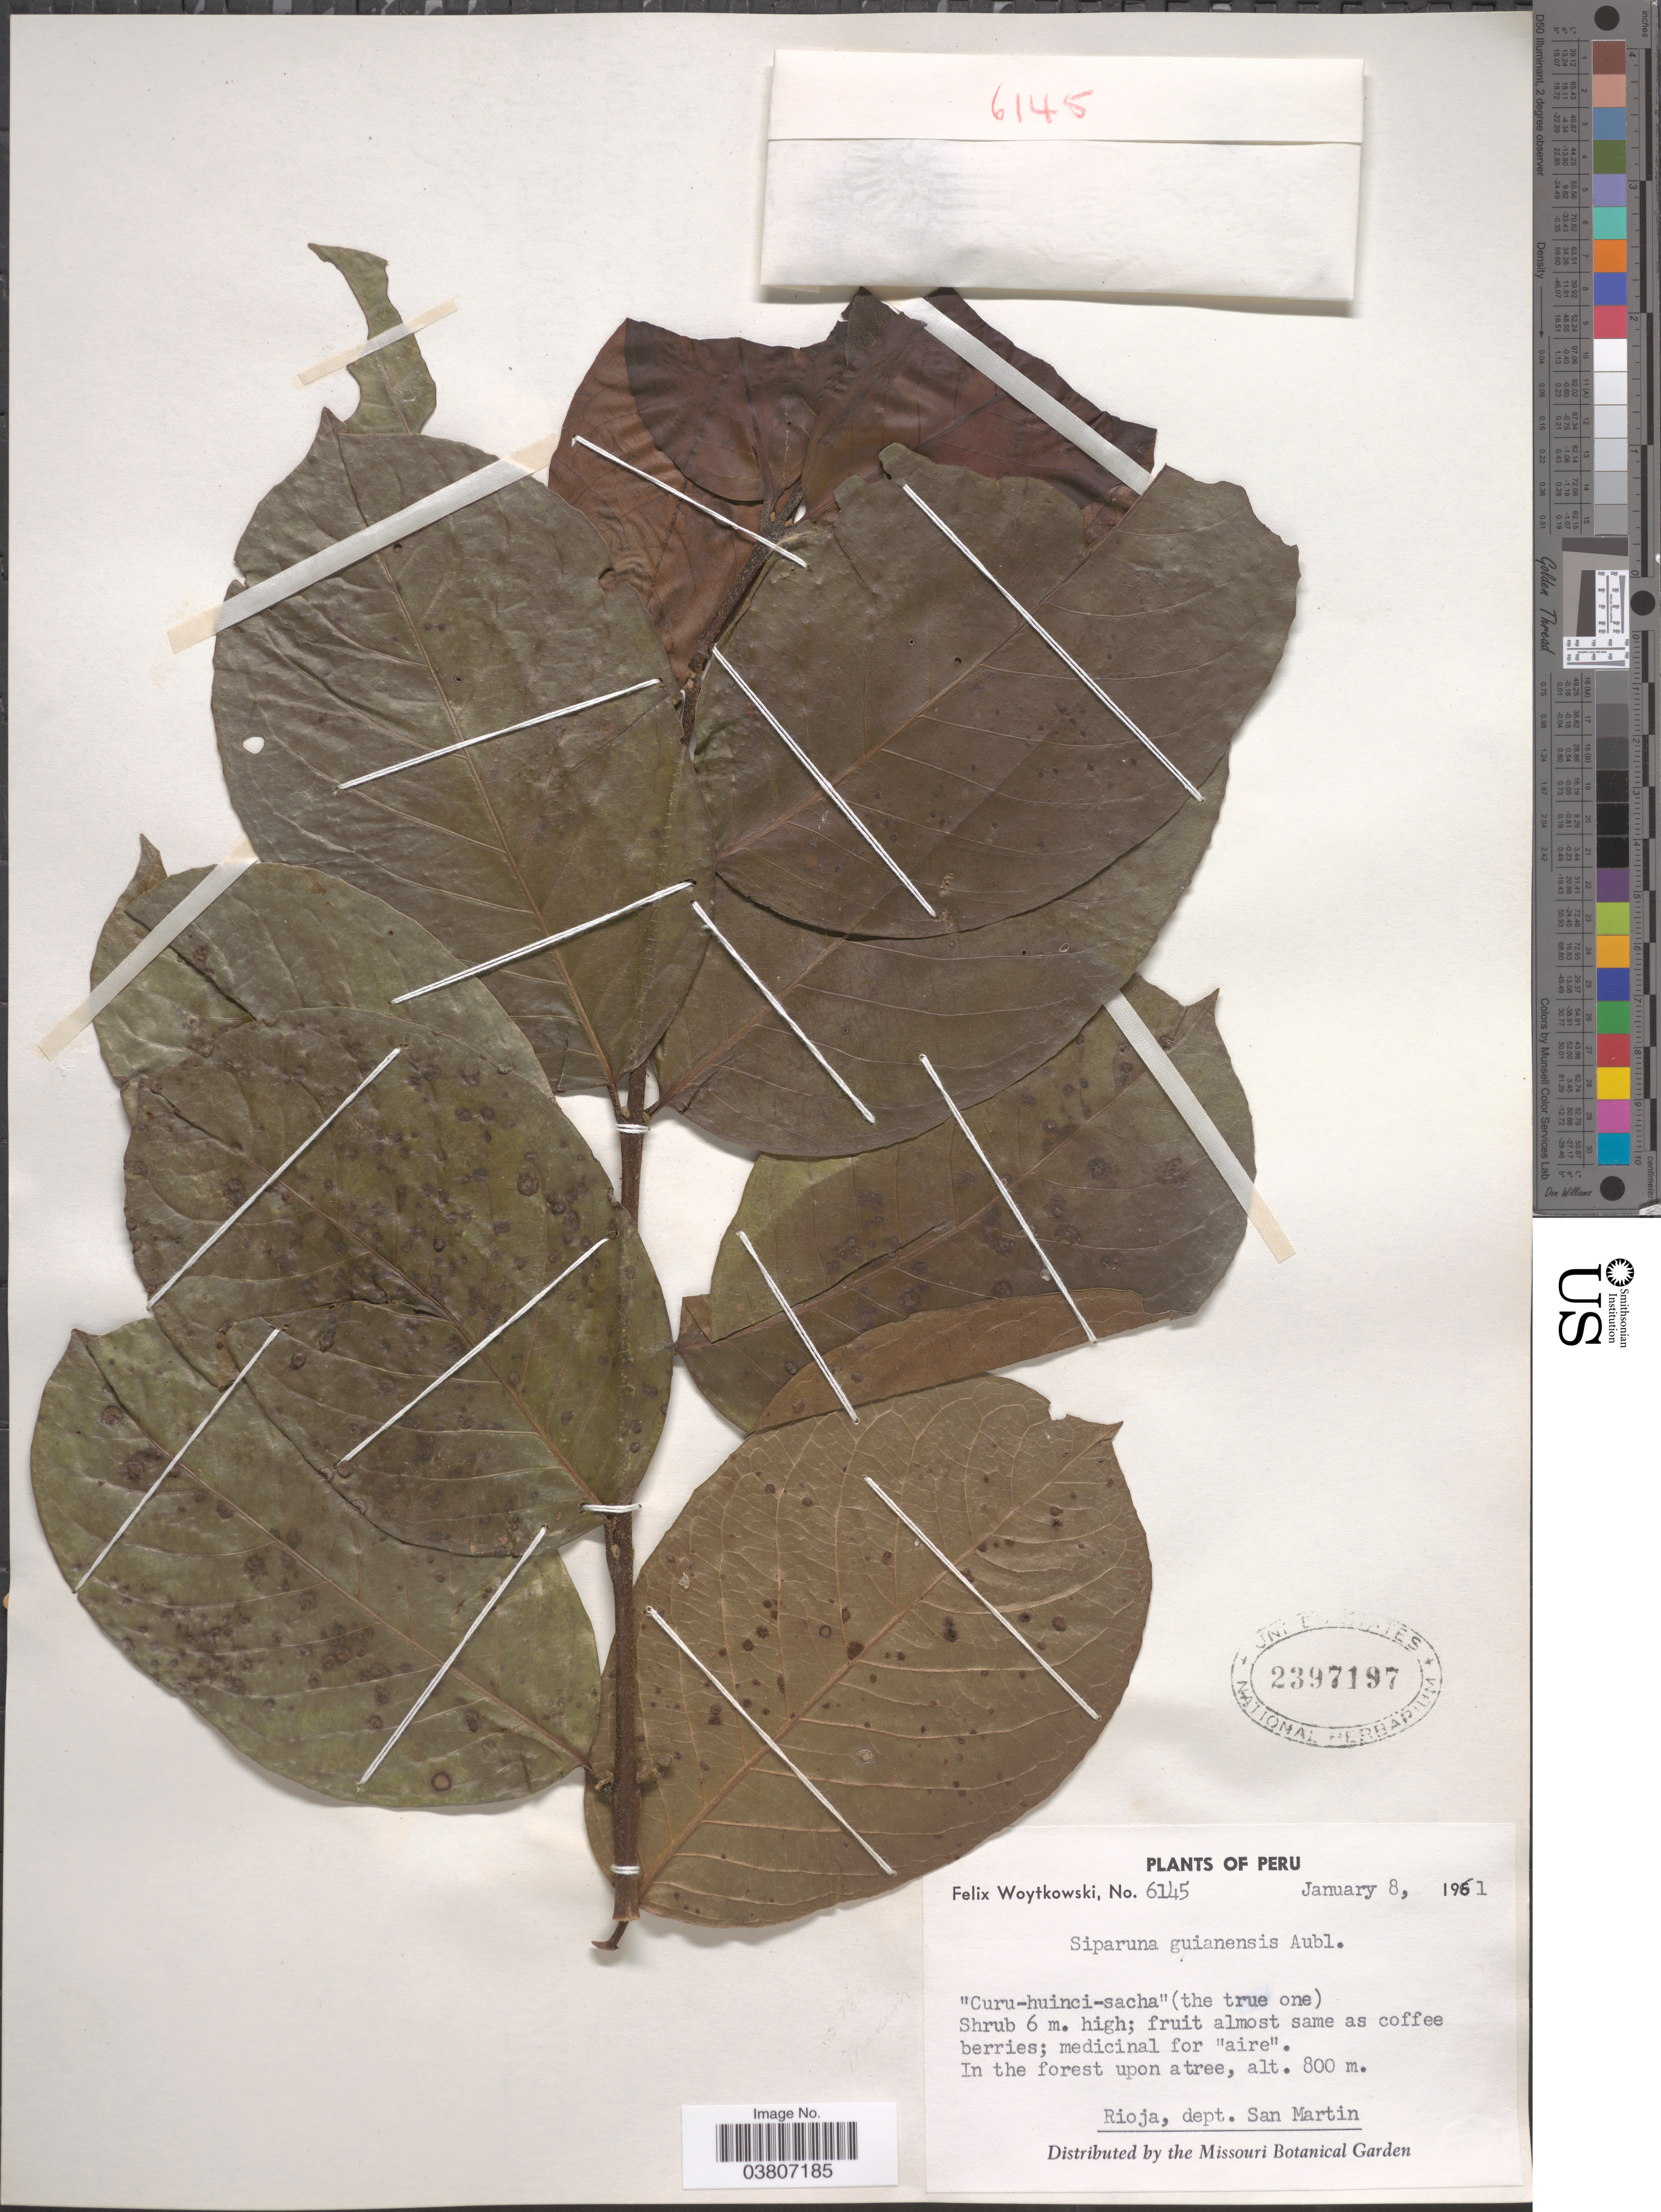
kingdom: Plantae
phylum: Tracheophyta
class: Magnoliopsida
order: Laurales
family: Siparunaceae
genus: Siparuna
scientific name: Siparuna guianensis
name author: Aubl.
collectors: F. Woytkowski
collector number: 6145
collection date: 1961-01-08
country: Peru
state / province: San Martín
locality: Rioja, dept. San Martin.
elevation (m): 800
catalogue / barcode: US 2397197